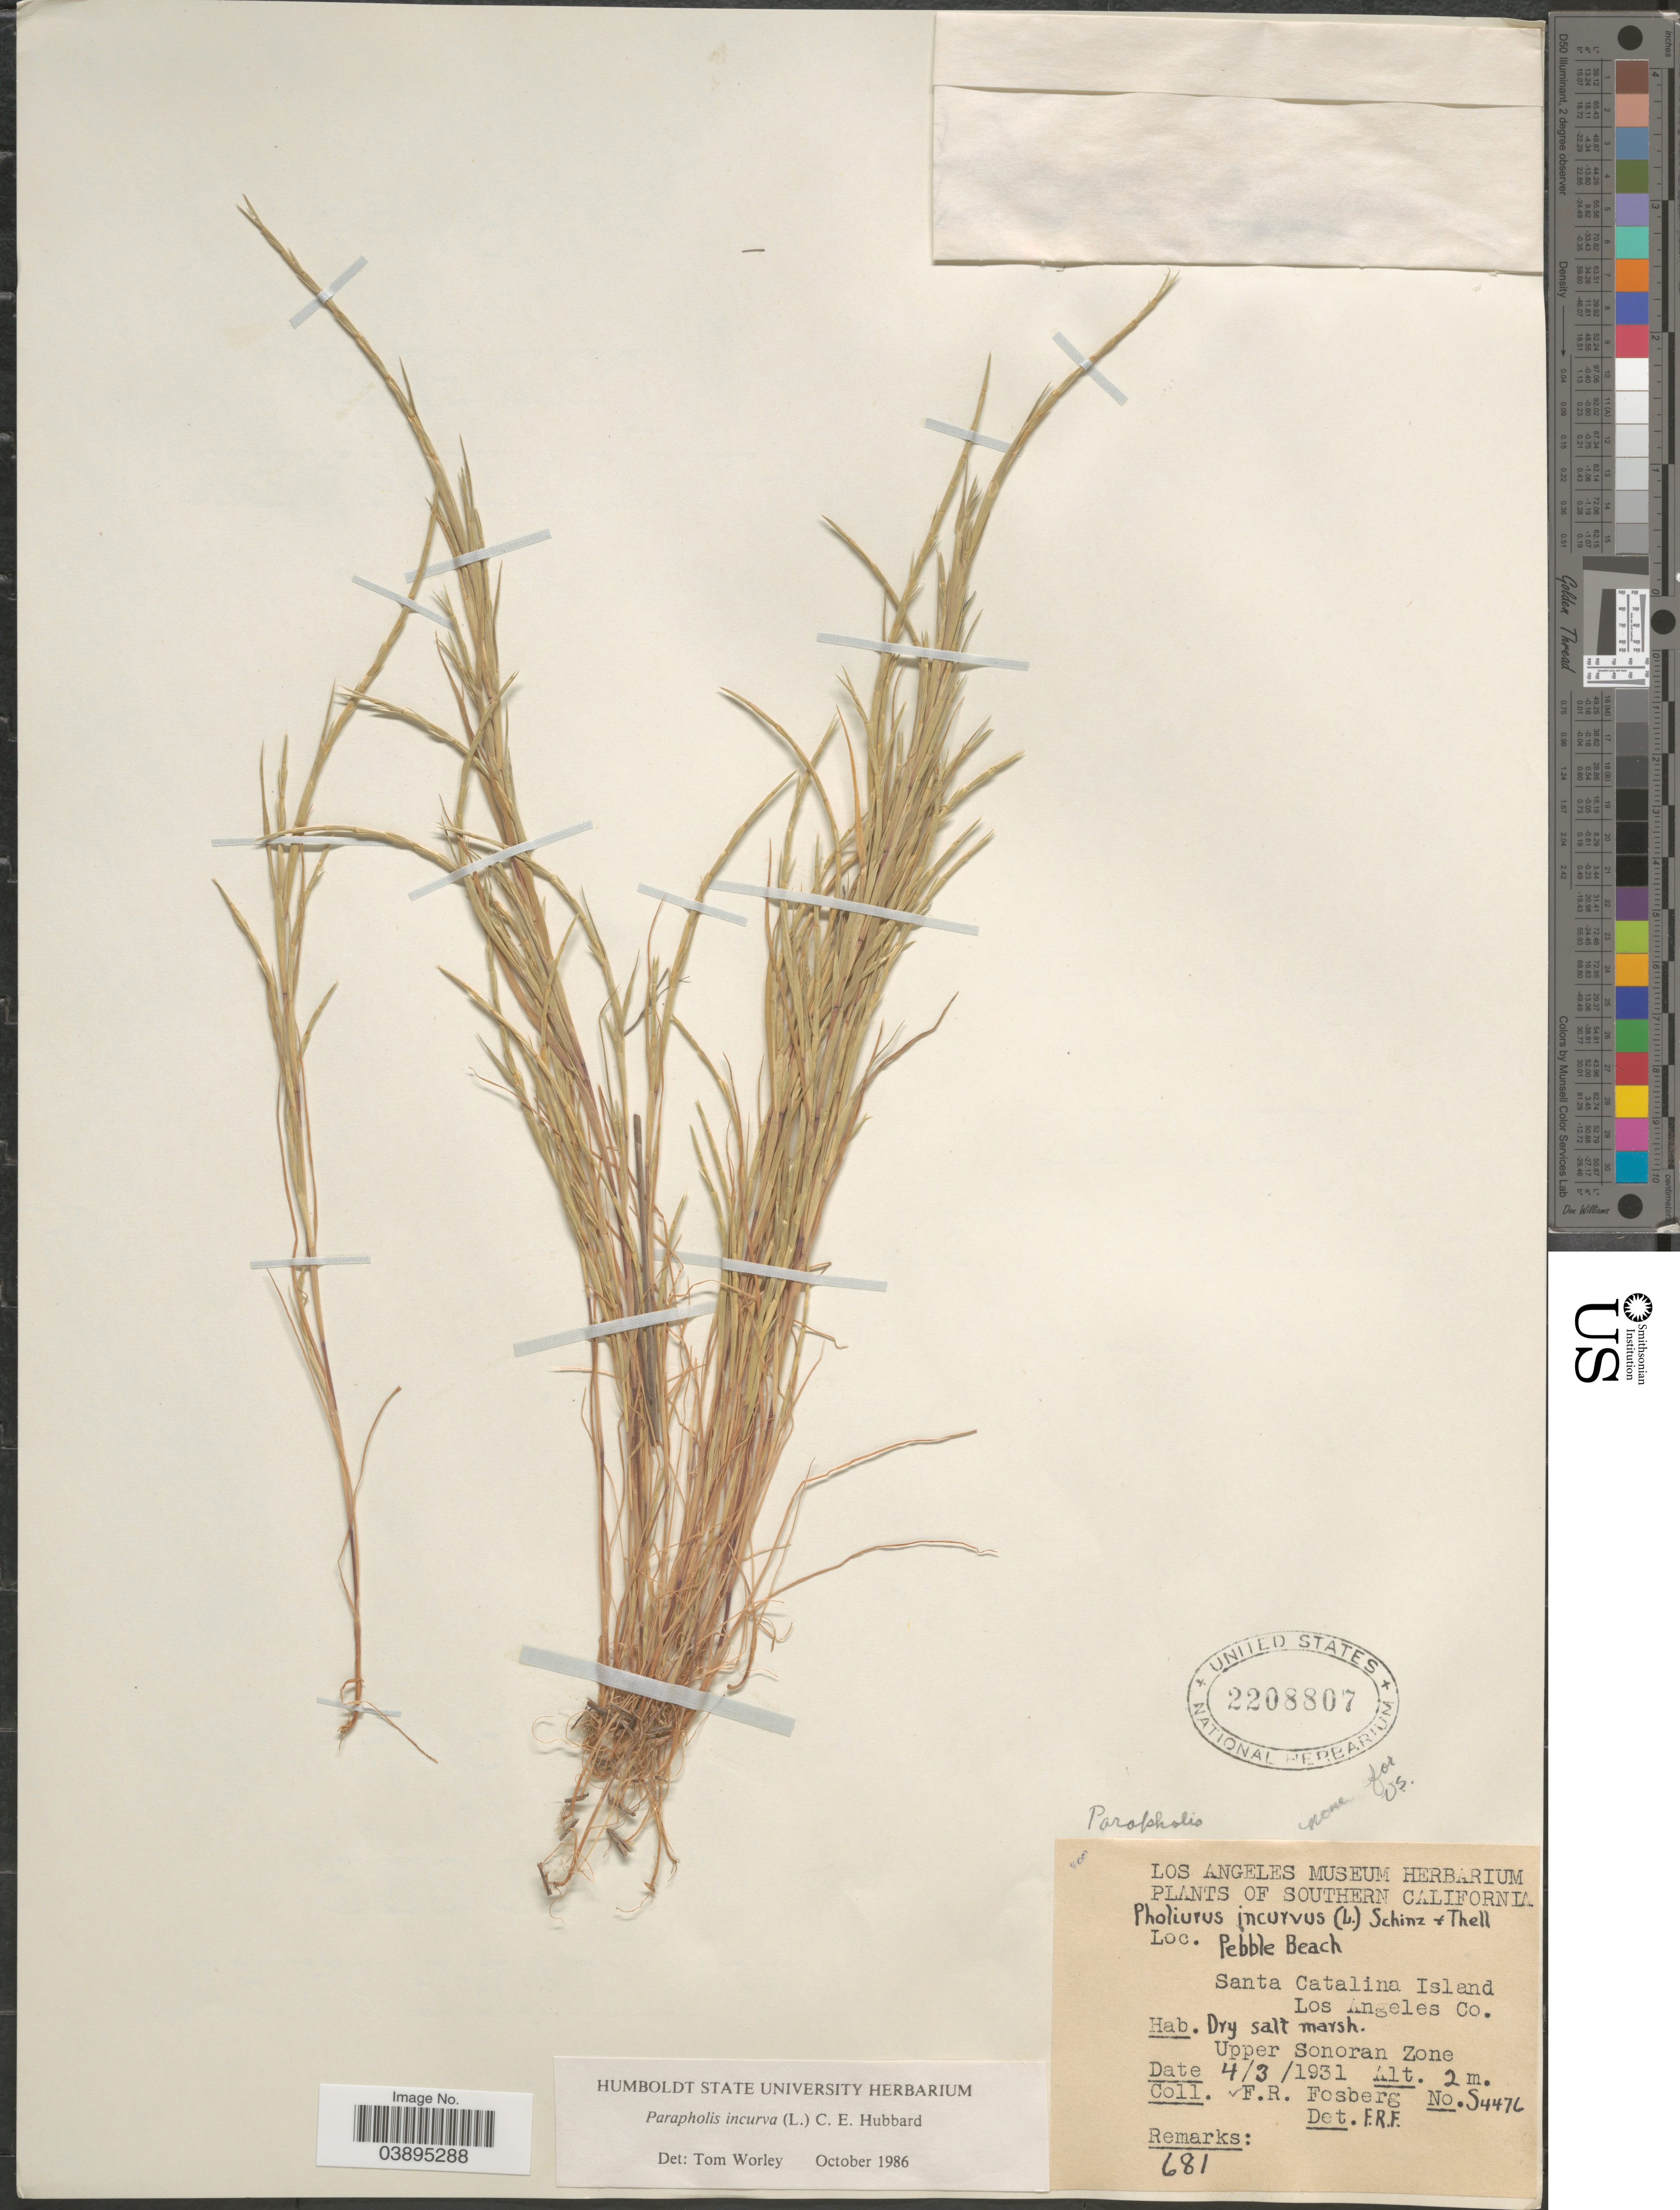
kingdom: Plantae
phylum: Tracheophyta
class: Liliopsida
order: Poales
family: Poaceae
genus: Parapholis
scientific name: Parapholis incurva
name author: (L.) C.E. Hubb.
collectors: F. R. Fosberg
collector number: S4476*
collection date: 1931-04-03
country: United States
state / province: California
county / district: Los Angeles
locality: Southern California. Pebble Beach. Santa Catalina Island. Los Angeles Co. Upper Sonoran Zone.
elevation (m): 2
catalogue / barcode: US 2208807